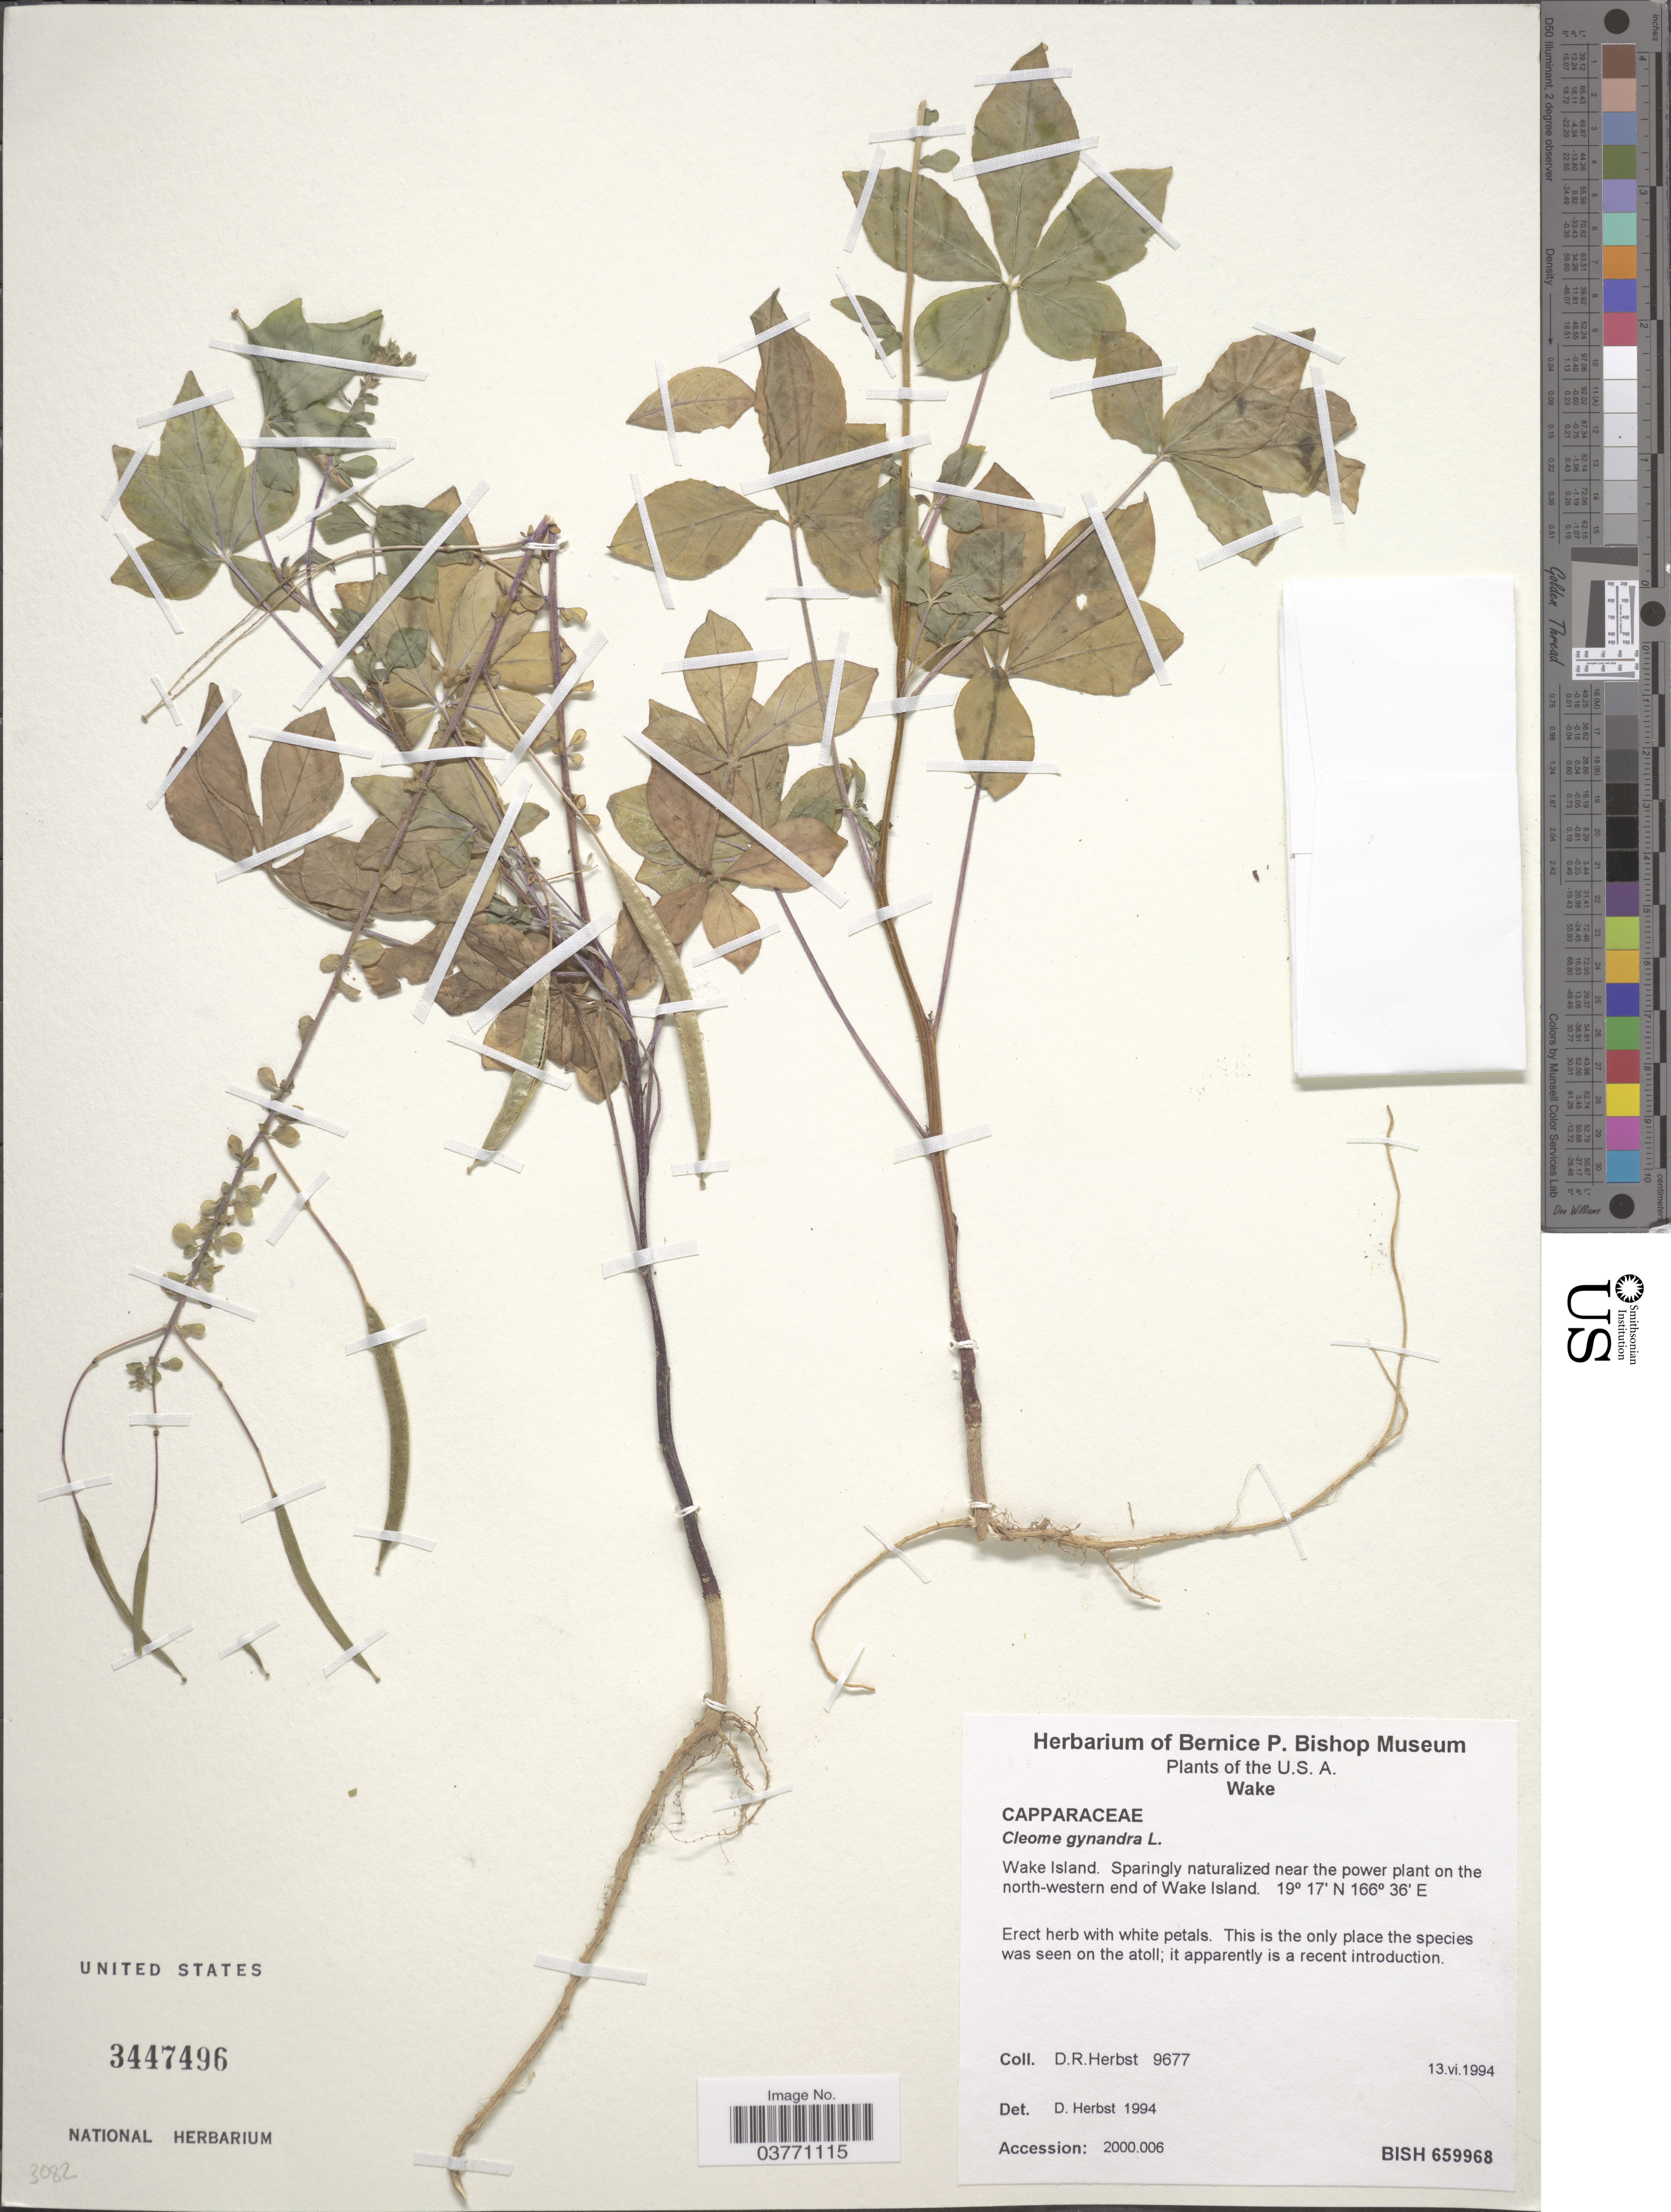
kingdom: Plantae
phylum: Tracheophyta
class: Magnoliopsida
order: Brassicales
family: Cleomaceae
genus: Gynandropsis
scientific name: Gynandropsis gynandra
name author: (L.) Briq.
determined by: Wagner, W. L., (BOT), Smithsonian Institution - National Museum of Natural History (UNITED STATES)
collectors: D. R. Herbst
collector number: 9677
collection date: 1994-06-13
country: U.S. Administered Pacific Islands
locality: The U.S.A. Wake Island. Sparingly naturalized near the power plant on the north-western end of Wake Island.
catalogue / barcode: US 3447496